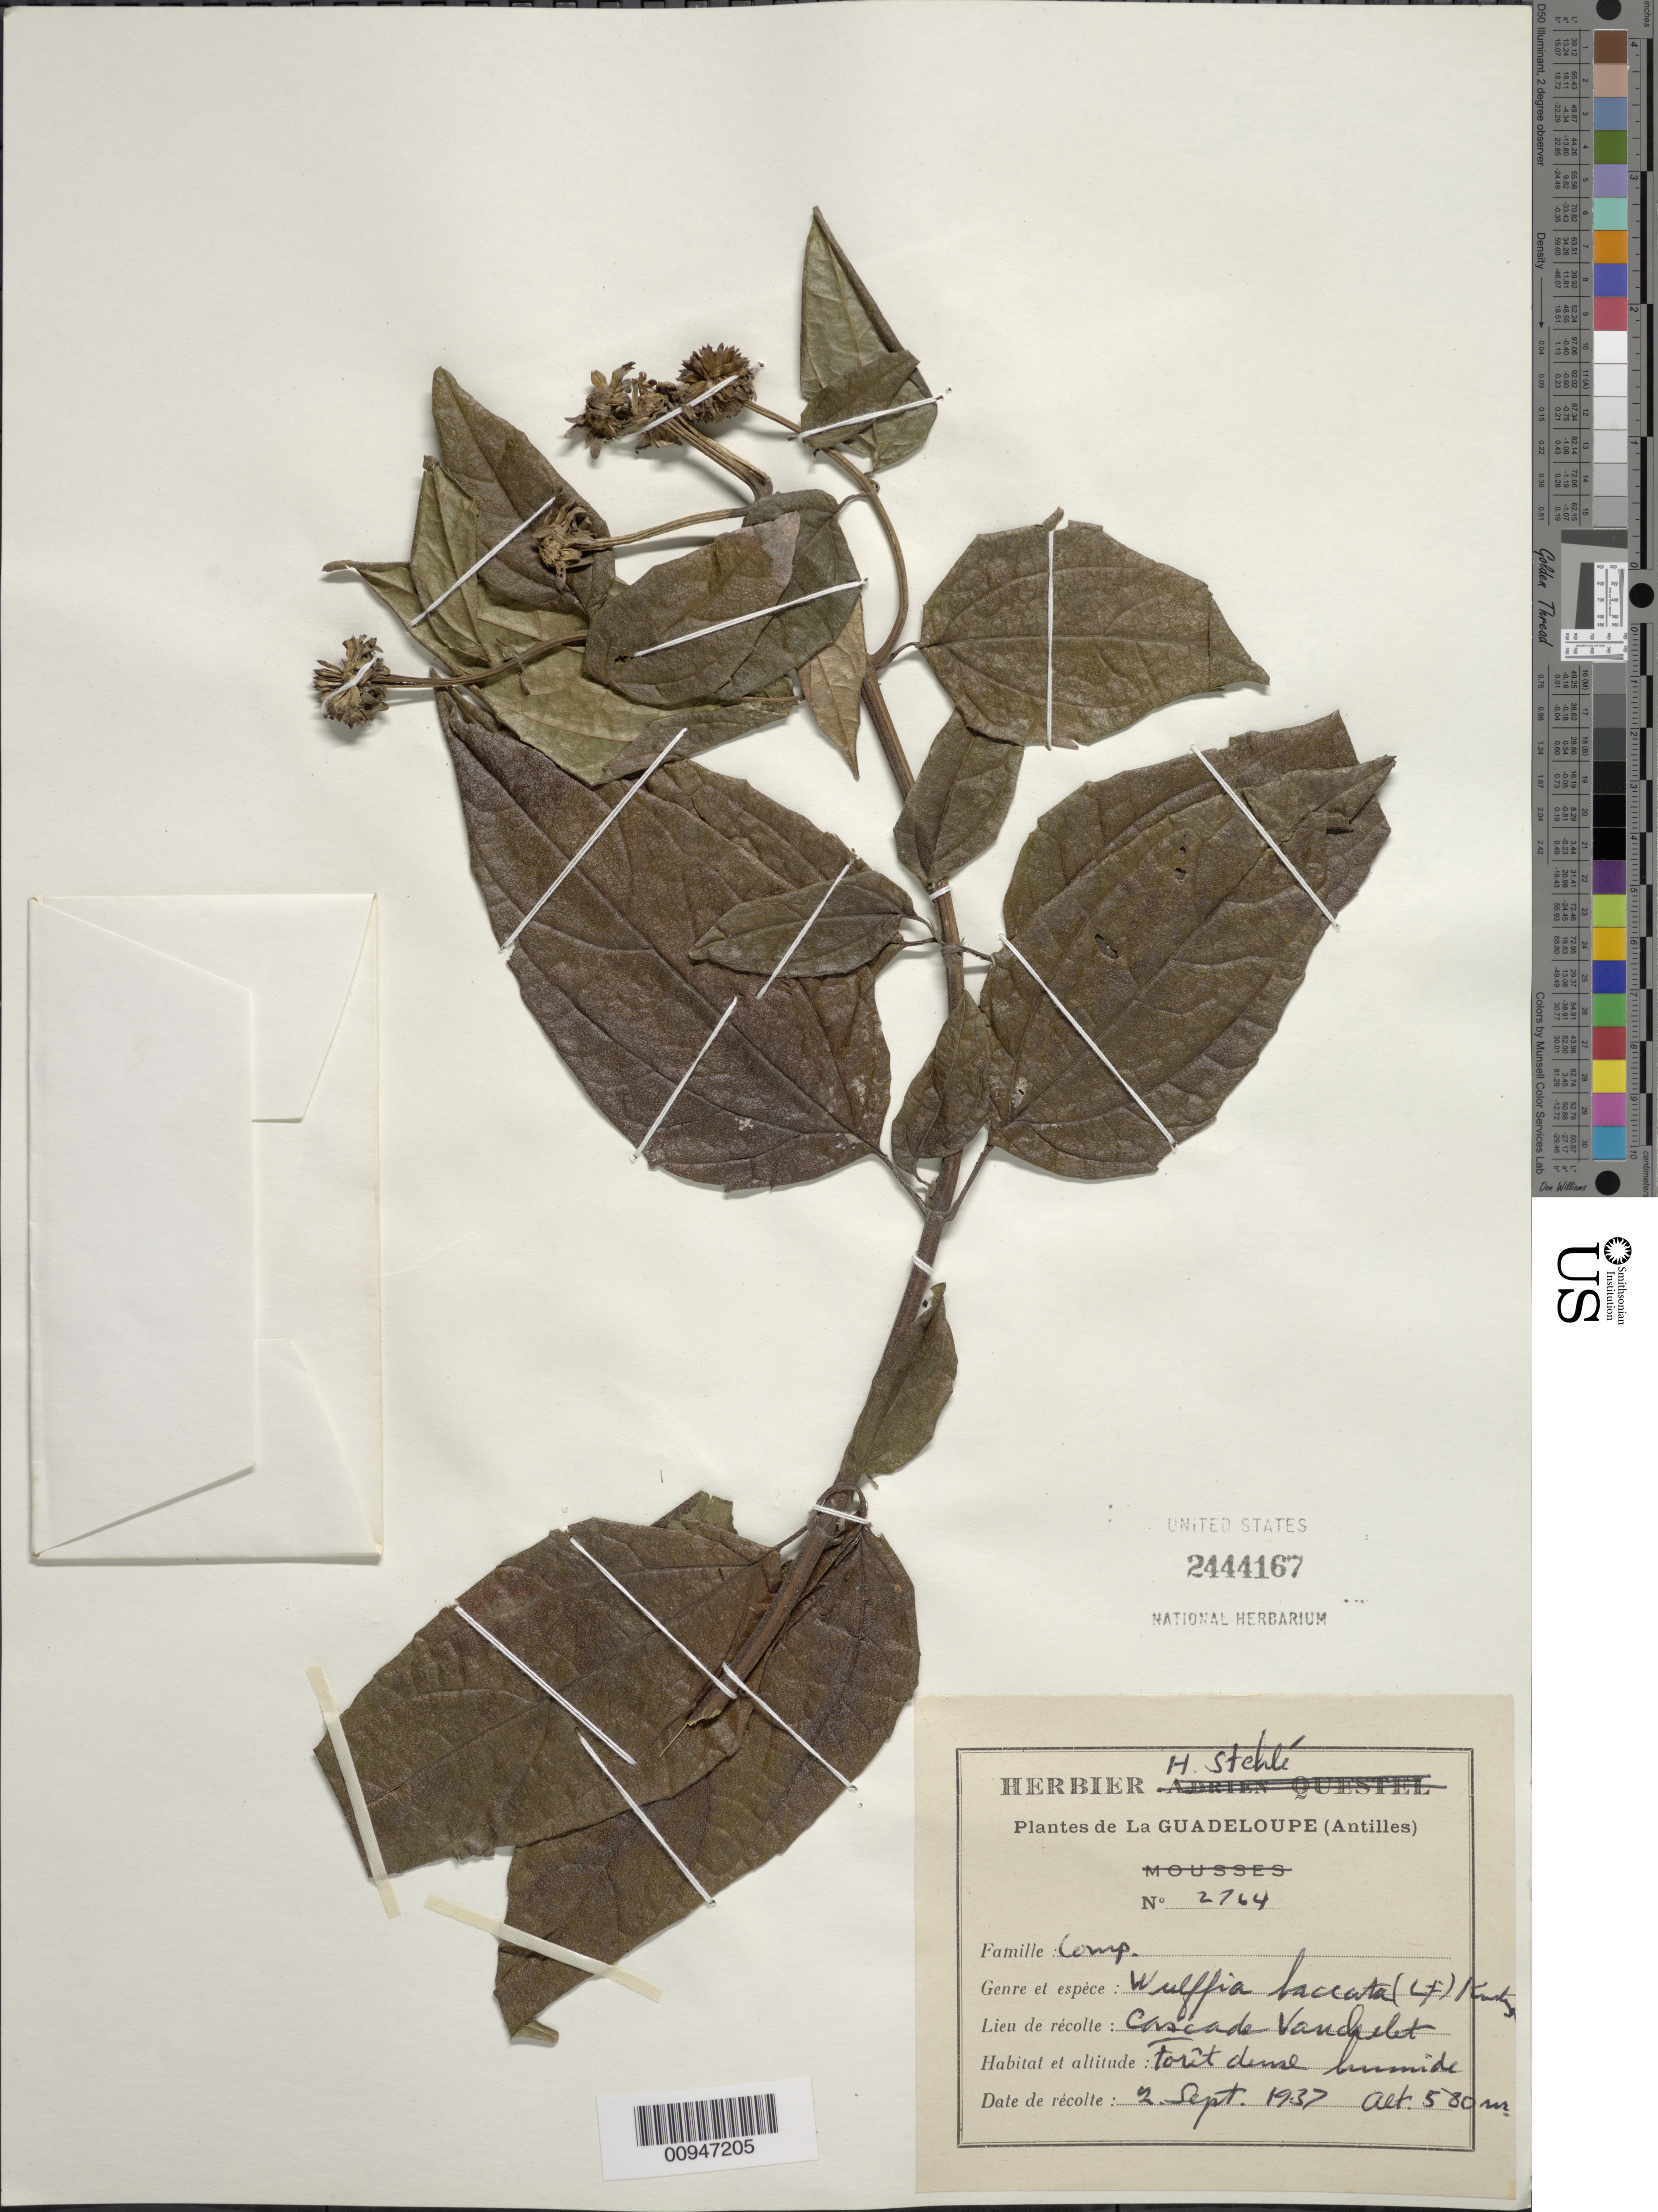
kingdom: Plantae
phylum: Tracheophyta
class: Magnoliopsida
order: Asterales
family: Asteraceae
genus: Wulffia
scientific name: Wulffia baccata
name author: (L. f.) Kuntze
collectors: H. Stehlé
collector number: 2764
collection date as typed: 02 Sep 1937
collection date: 1937-09-02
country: Guadeloupe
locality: Cascade Canchalet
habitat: Forêt dense humide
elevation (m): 580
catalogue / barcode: US 2444167